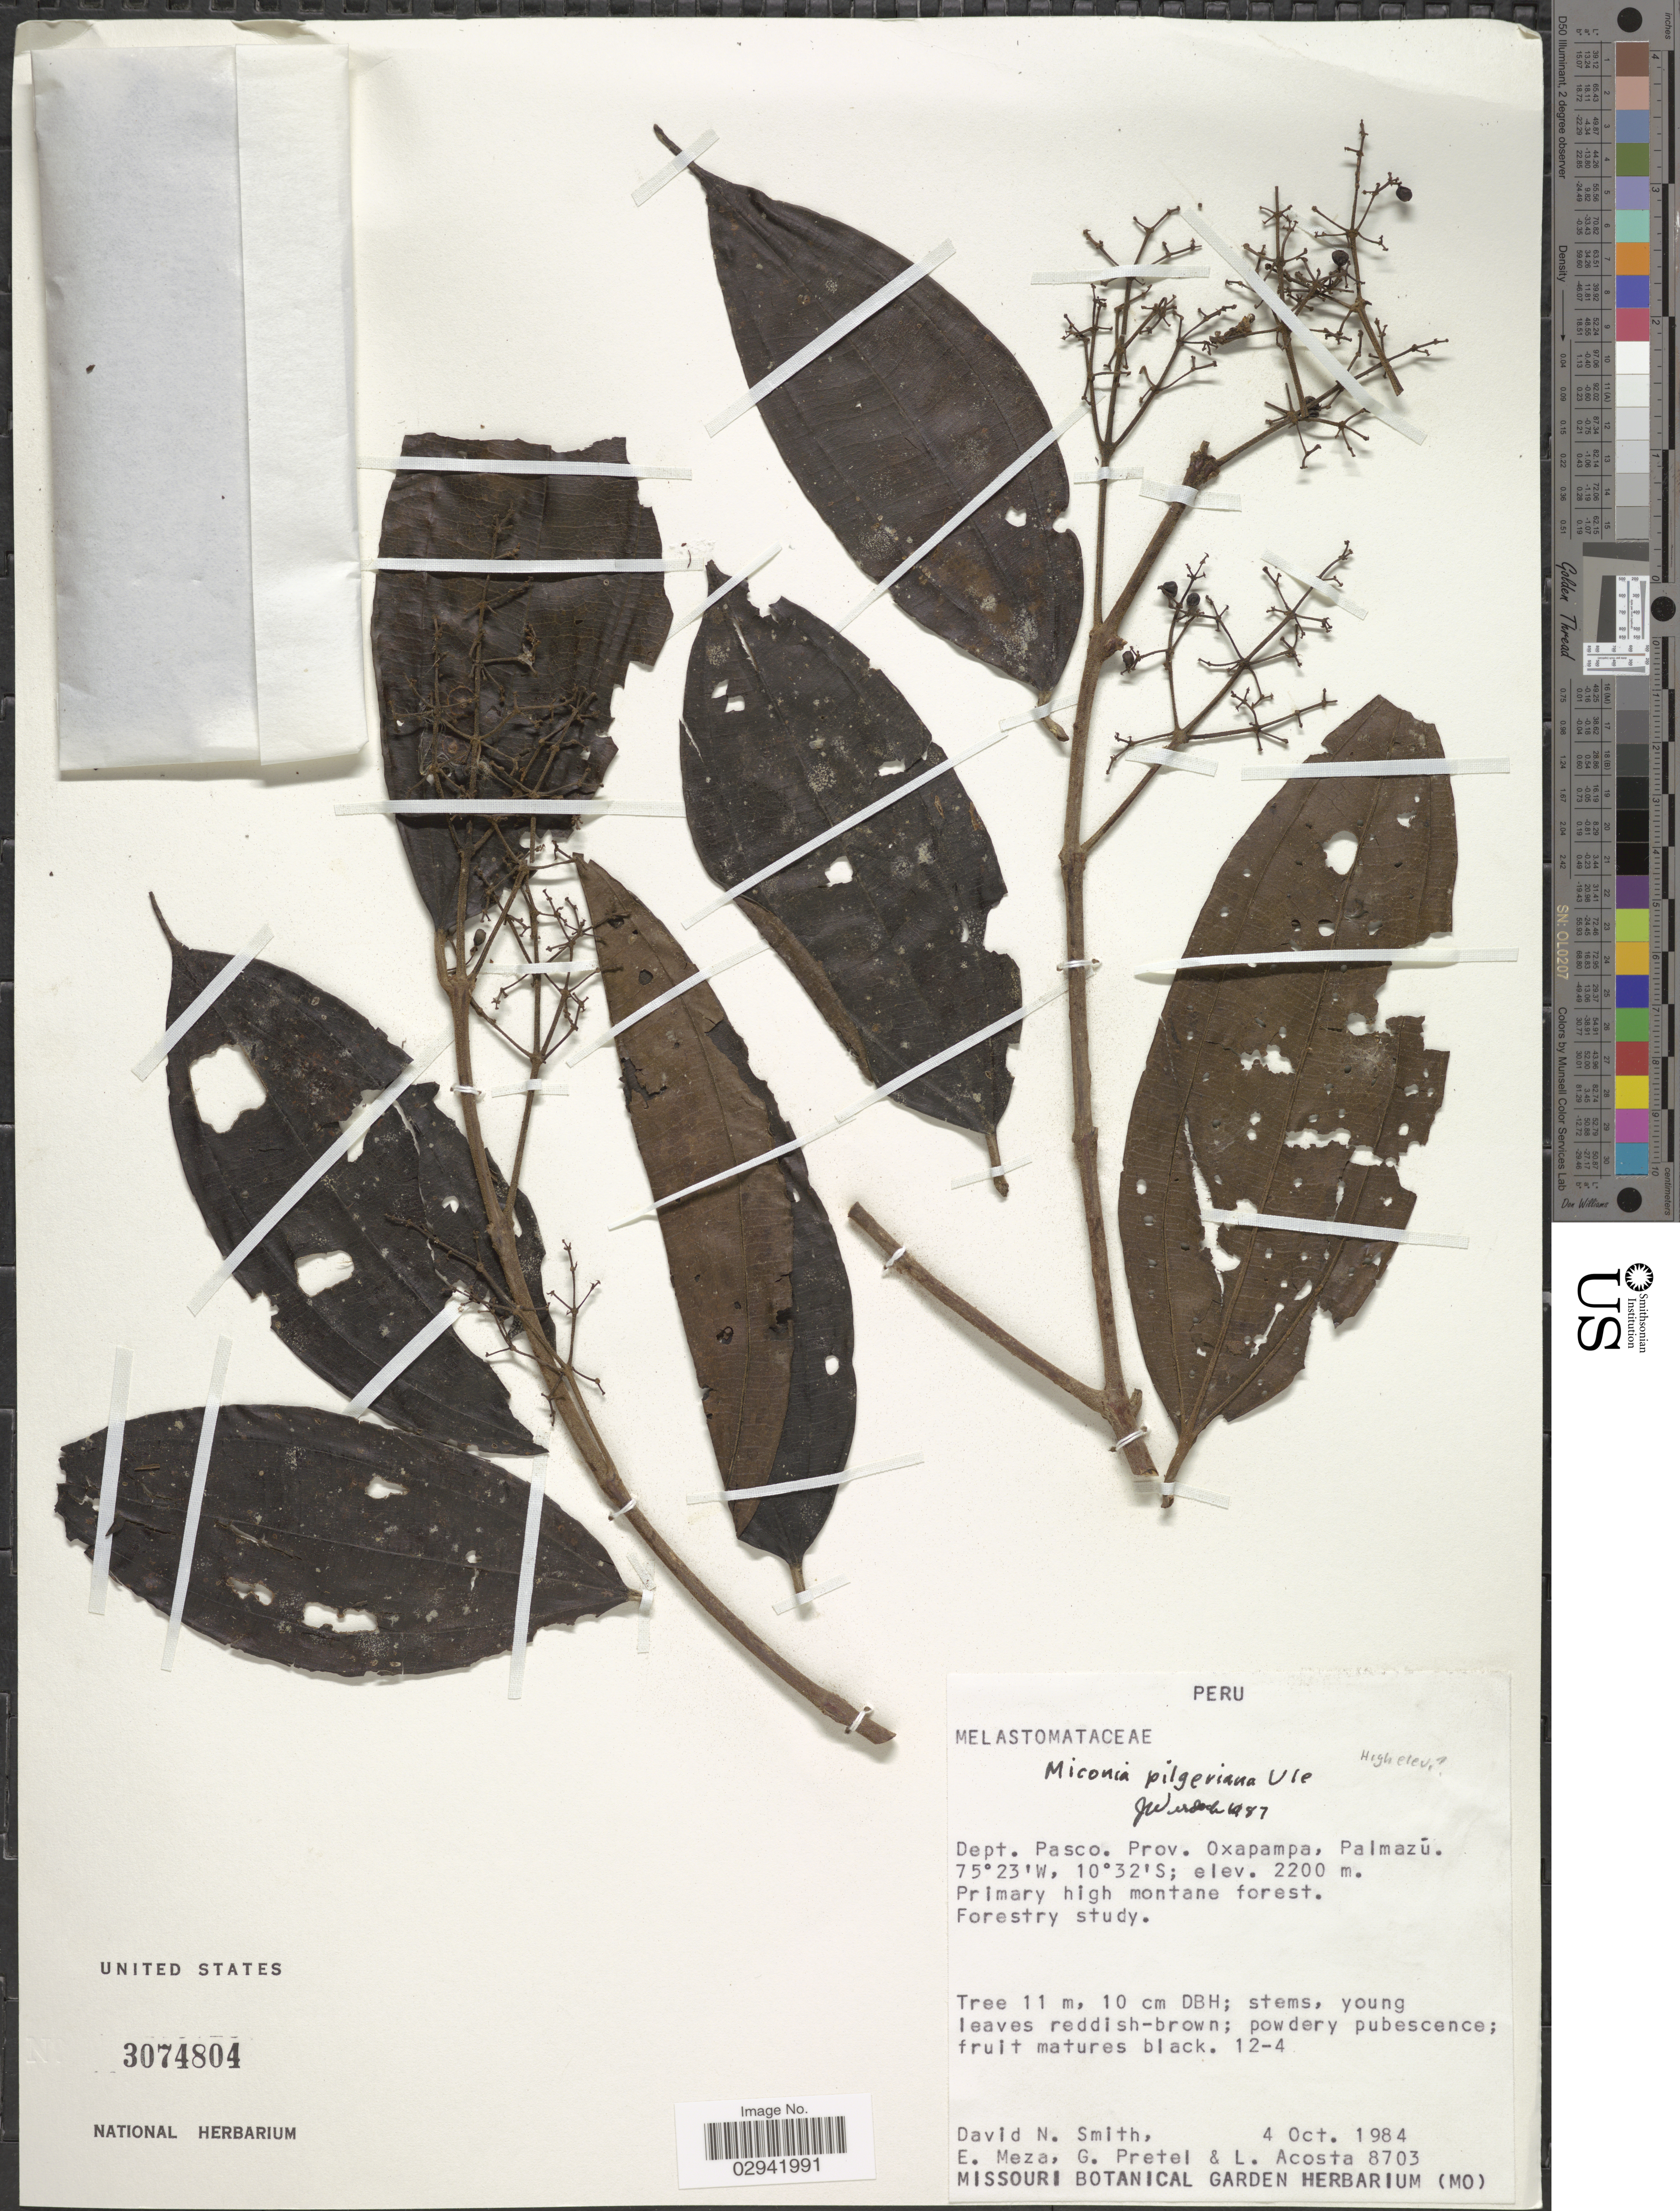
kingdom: Plantae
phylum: Tracheophyta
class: Magnoliopsida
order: Myrtales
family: Melastomataceae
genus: Miconia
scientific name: Miconia pilgeriana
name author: Ule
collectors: D. Smith, E. Meza, G. Pretel & L. Acosta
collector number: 8703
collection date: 1984-10-04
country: Peru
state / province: Pasco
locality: Dept. Pasco. Prov. Oxapampa, Palmazú.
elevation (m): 2200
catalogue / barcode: US 3074804